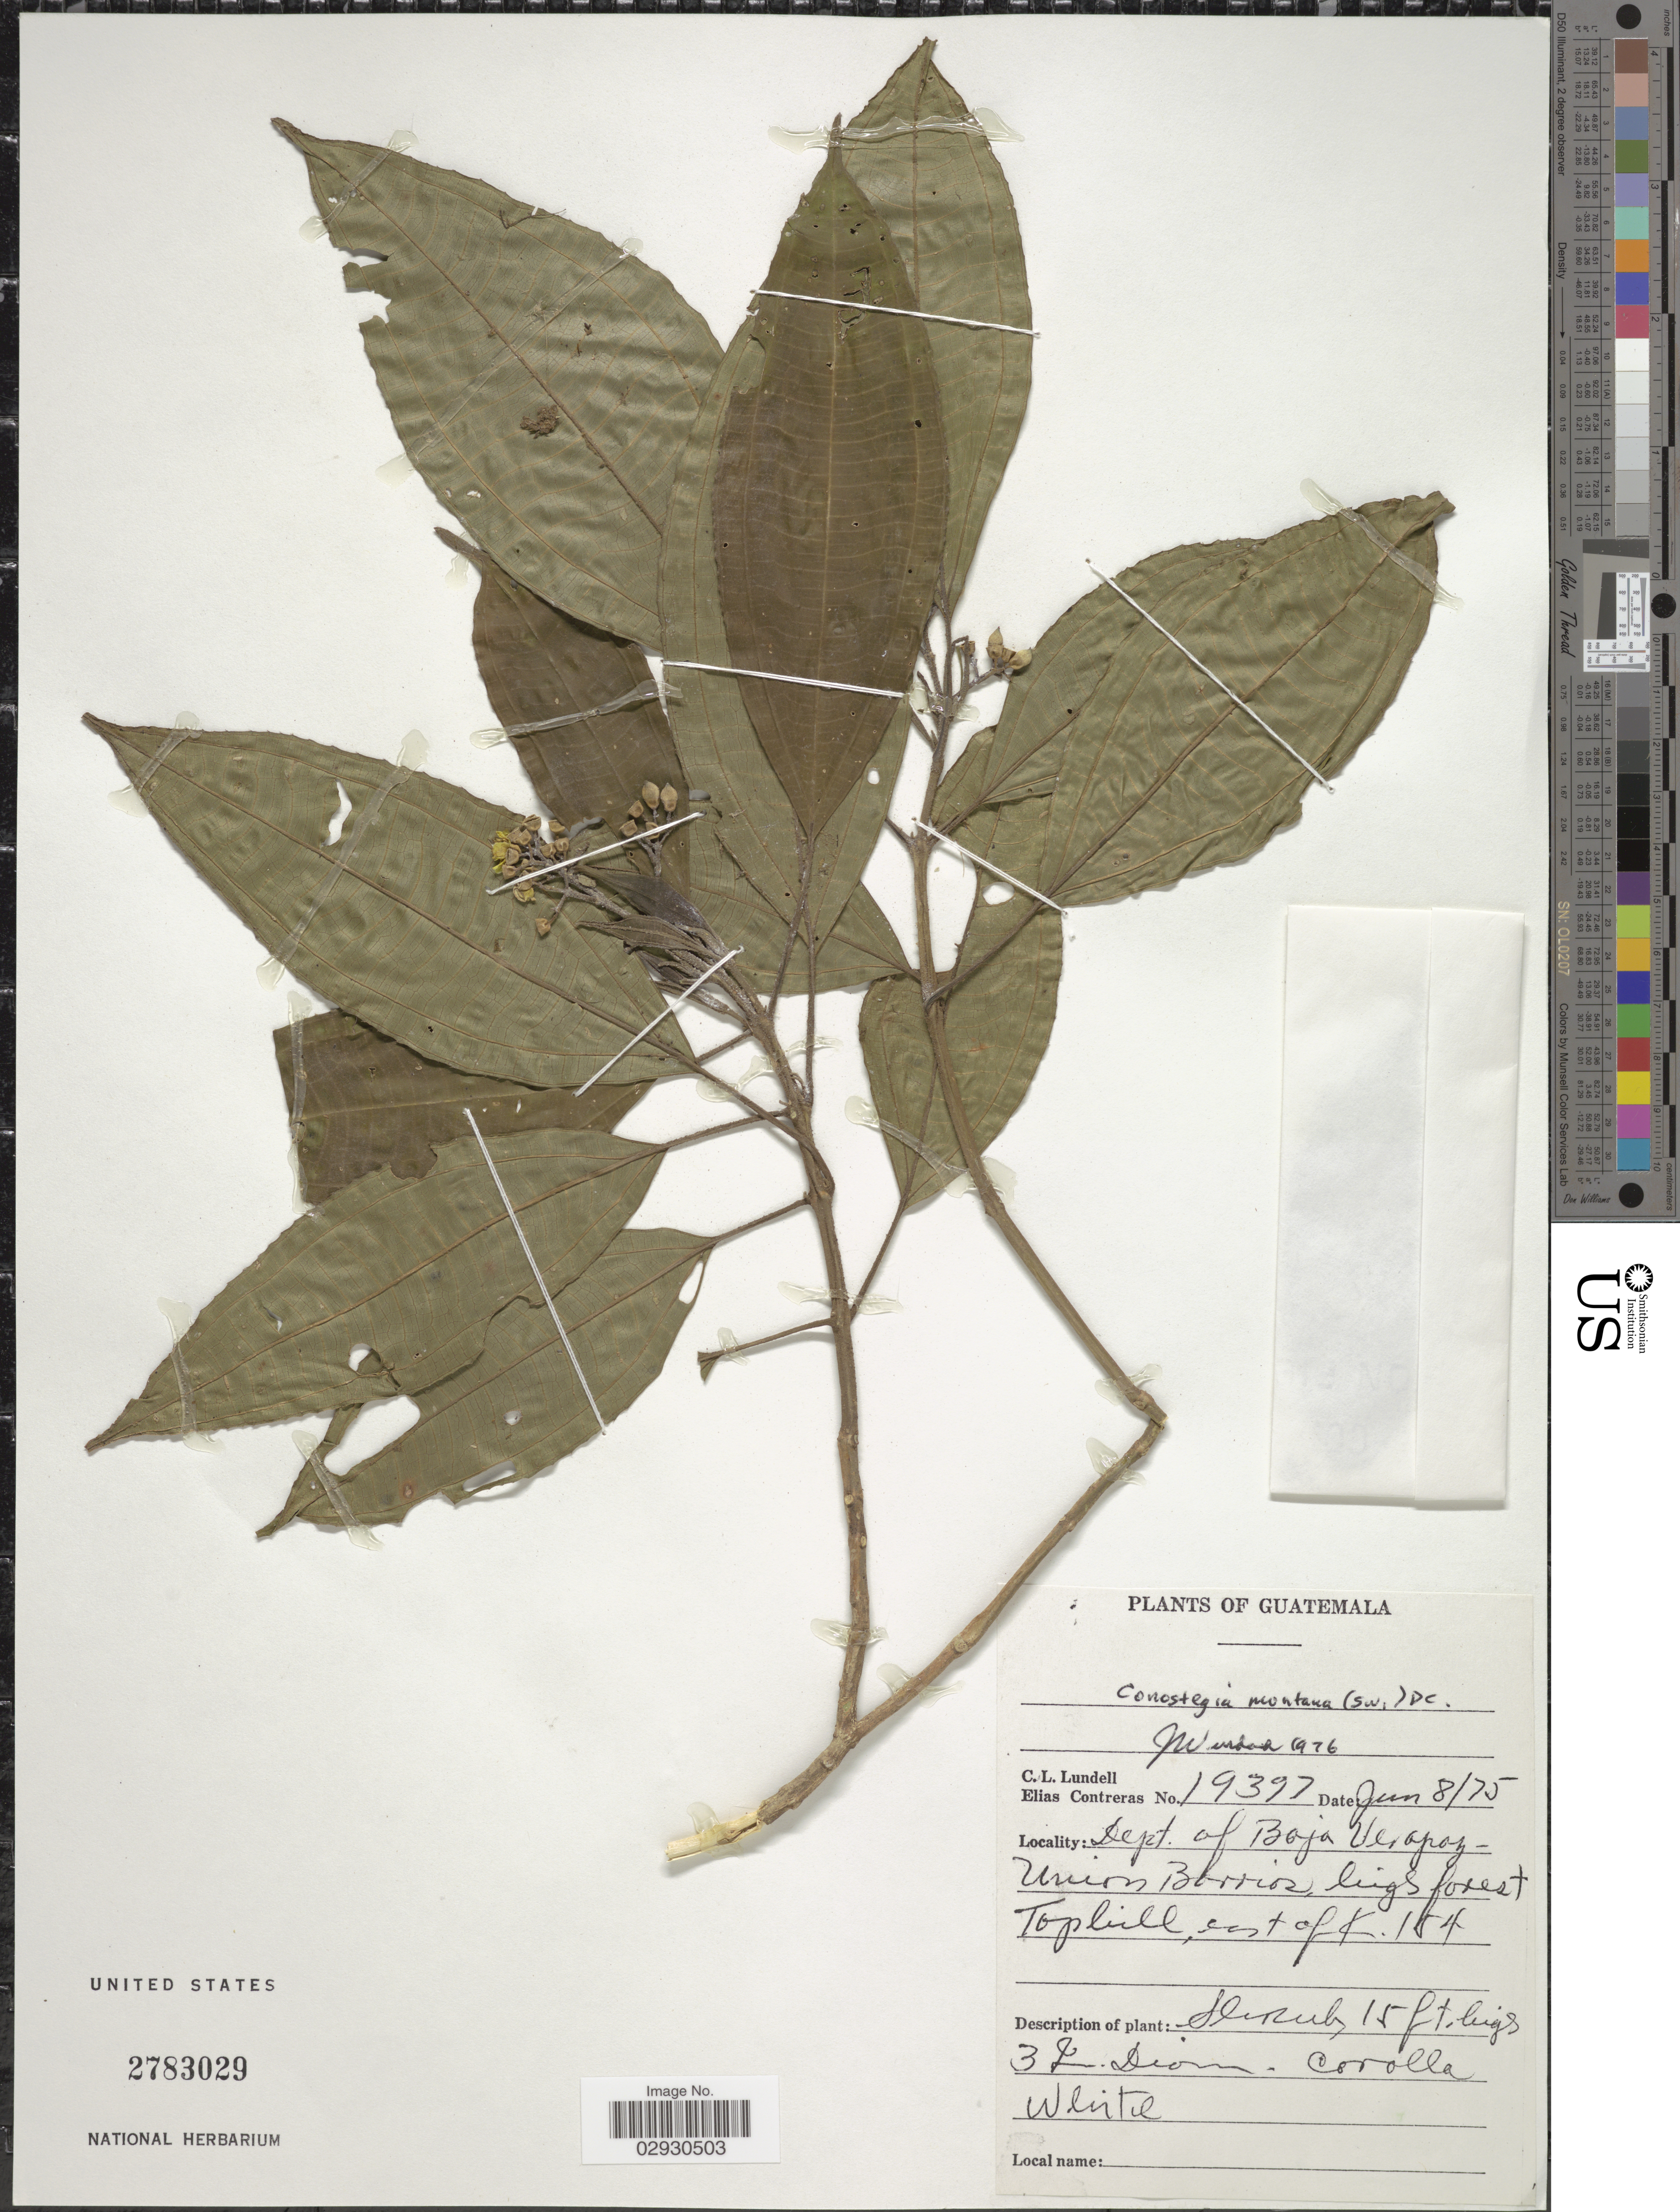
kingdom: Plantae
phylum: Tracheophyta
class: Magnoliopsida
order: Myrtales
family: Melastomataceae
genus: Conostegia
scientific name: Conostegia montana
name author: (Sw.) D. Don ex DC.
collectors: C. L. Lundell & E. Contreras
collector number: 19397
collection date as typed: Transcribed d/m/y: 8/6/75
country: Guatemala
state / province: Baja Verapaz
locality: Dept. of Baja Verapaz- Union Barrios, bigs forest Tophill, east of K. 154.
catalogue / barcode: US 2783029